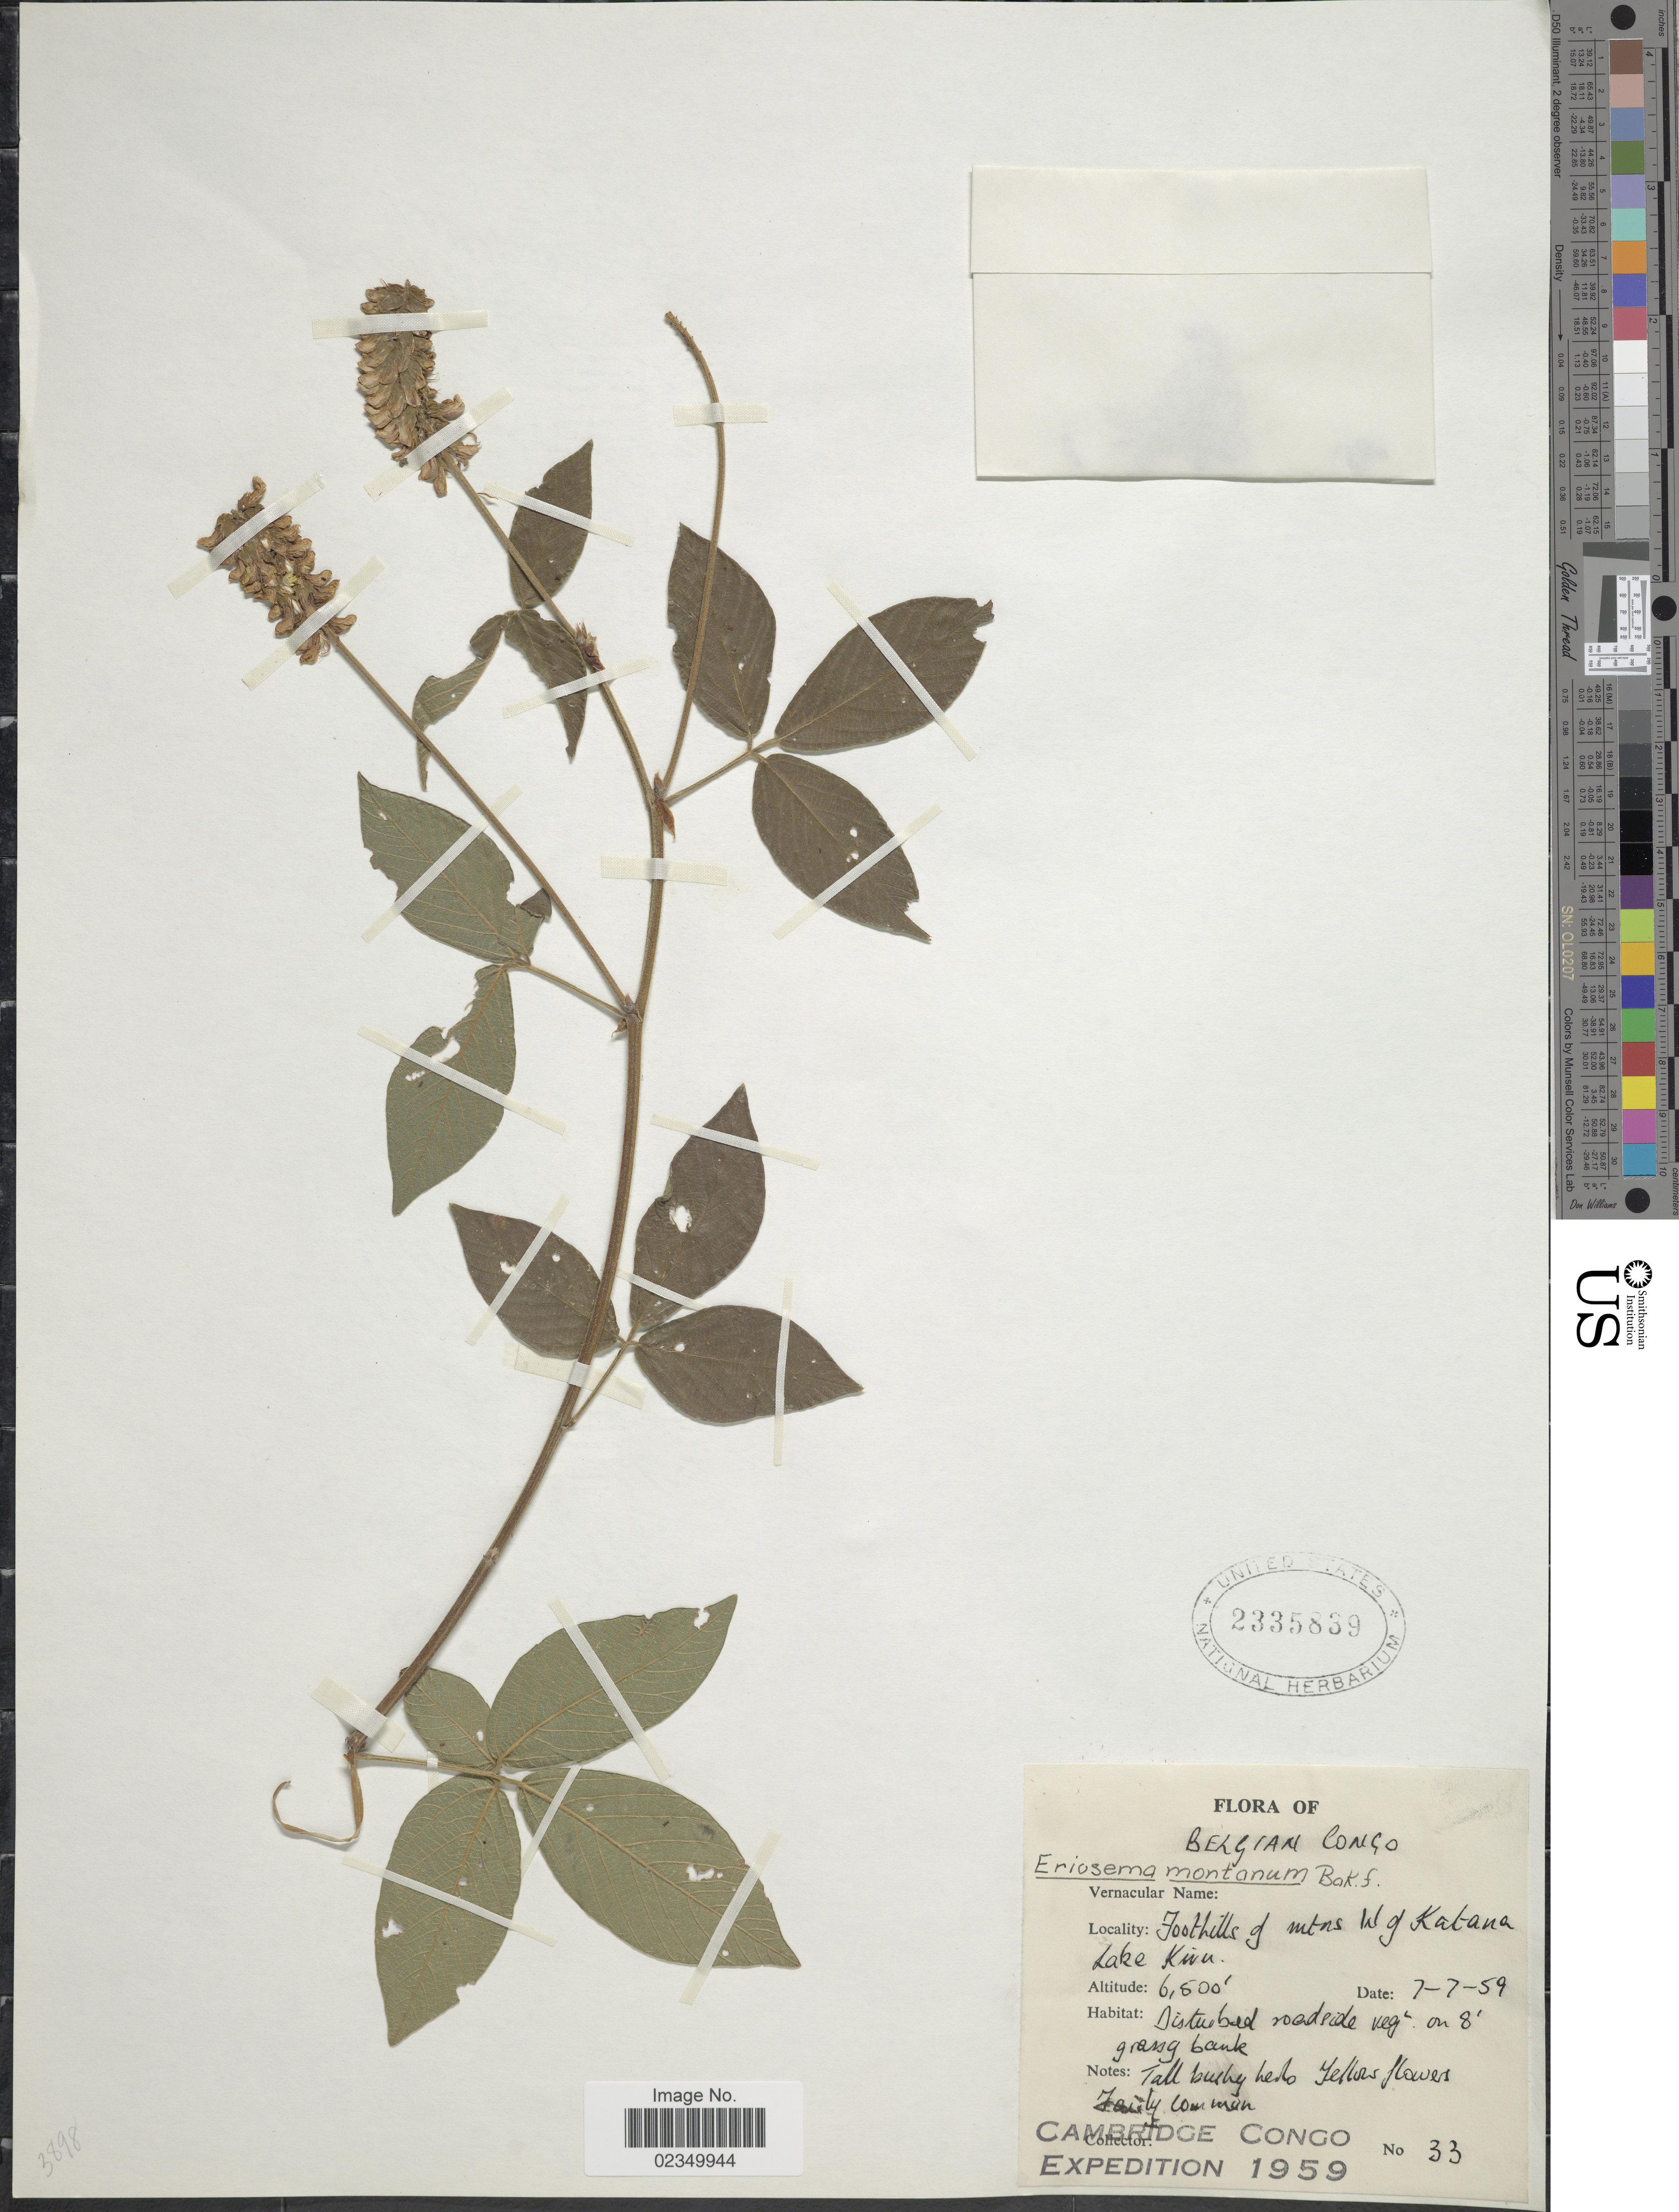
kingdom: Plantae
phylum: Tracheophyta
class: Magnoliopsida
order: Fabales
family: Fabaceae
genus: Eriosema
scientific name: Eriosema montanum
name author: Baker f.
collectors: Cambridge Congo Expedition 1959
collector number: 33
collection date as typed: Transcribed d/m/y: 7/7/59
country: Congo, Democratic Republic of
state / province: Nord-Kivu / Sud-Kivu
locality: Belgian Congo. Foothills of mtns W of Katana Lake Kivu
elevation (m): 1981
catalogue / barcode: US 2335839